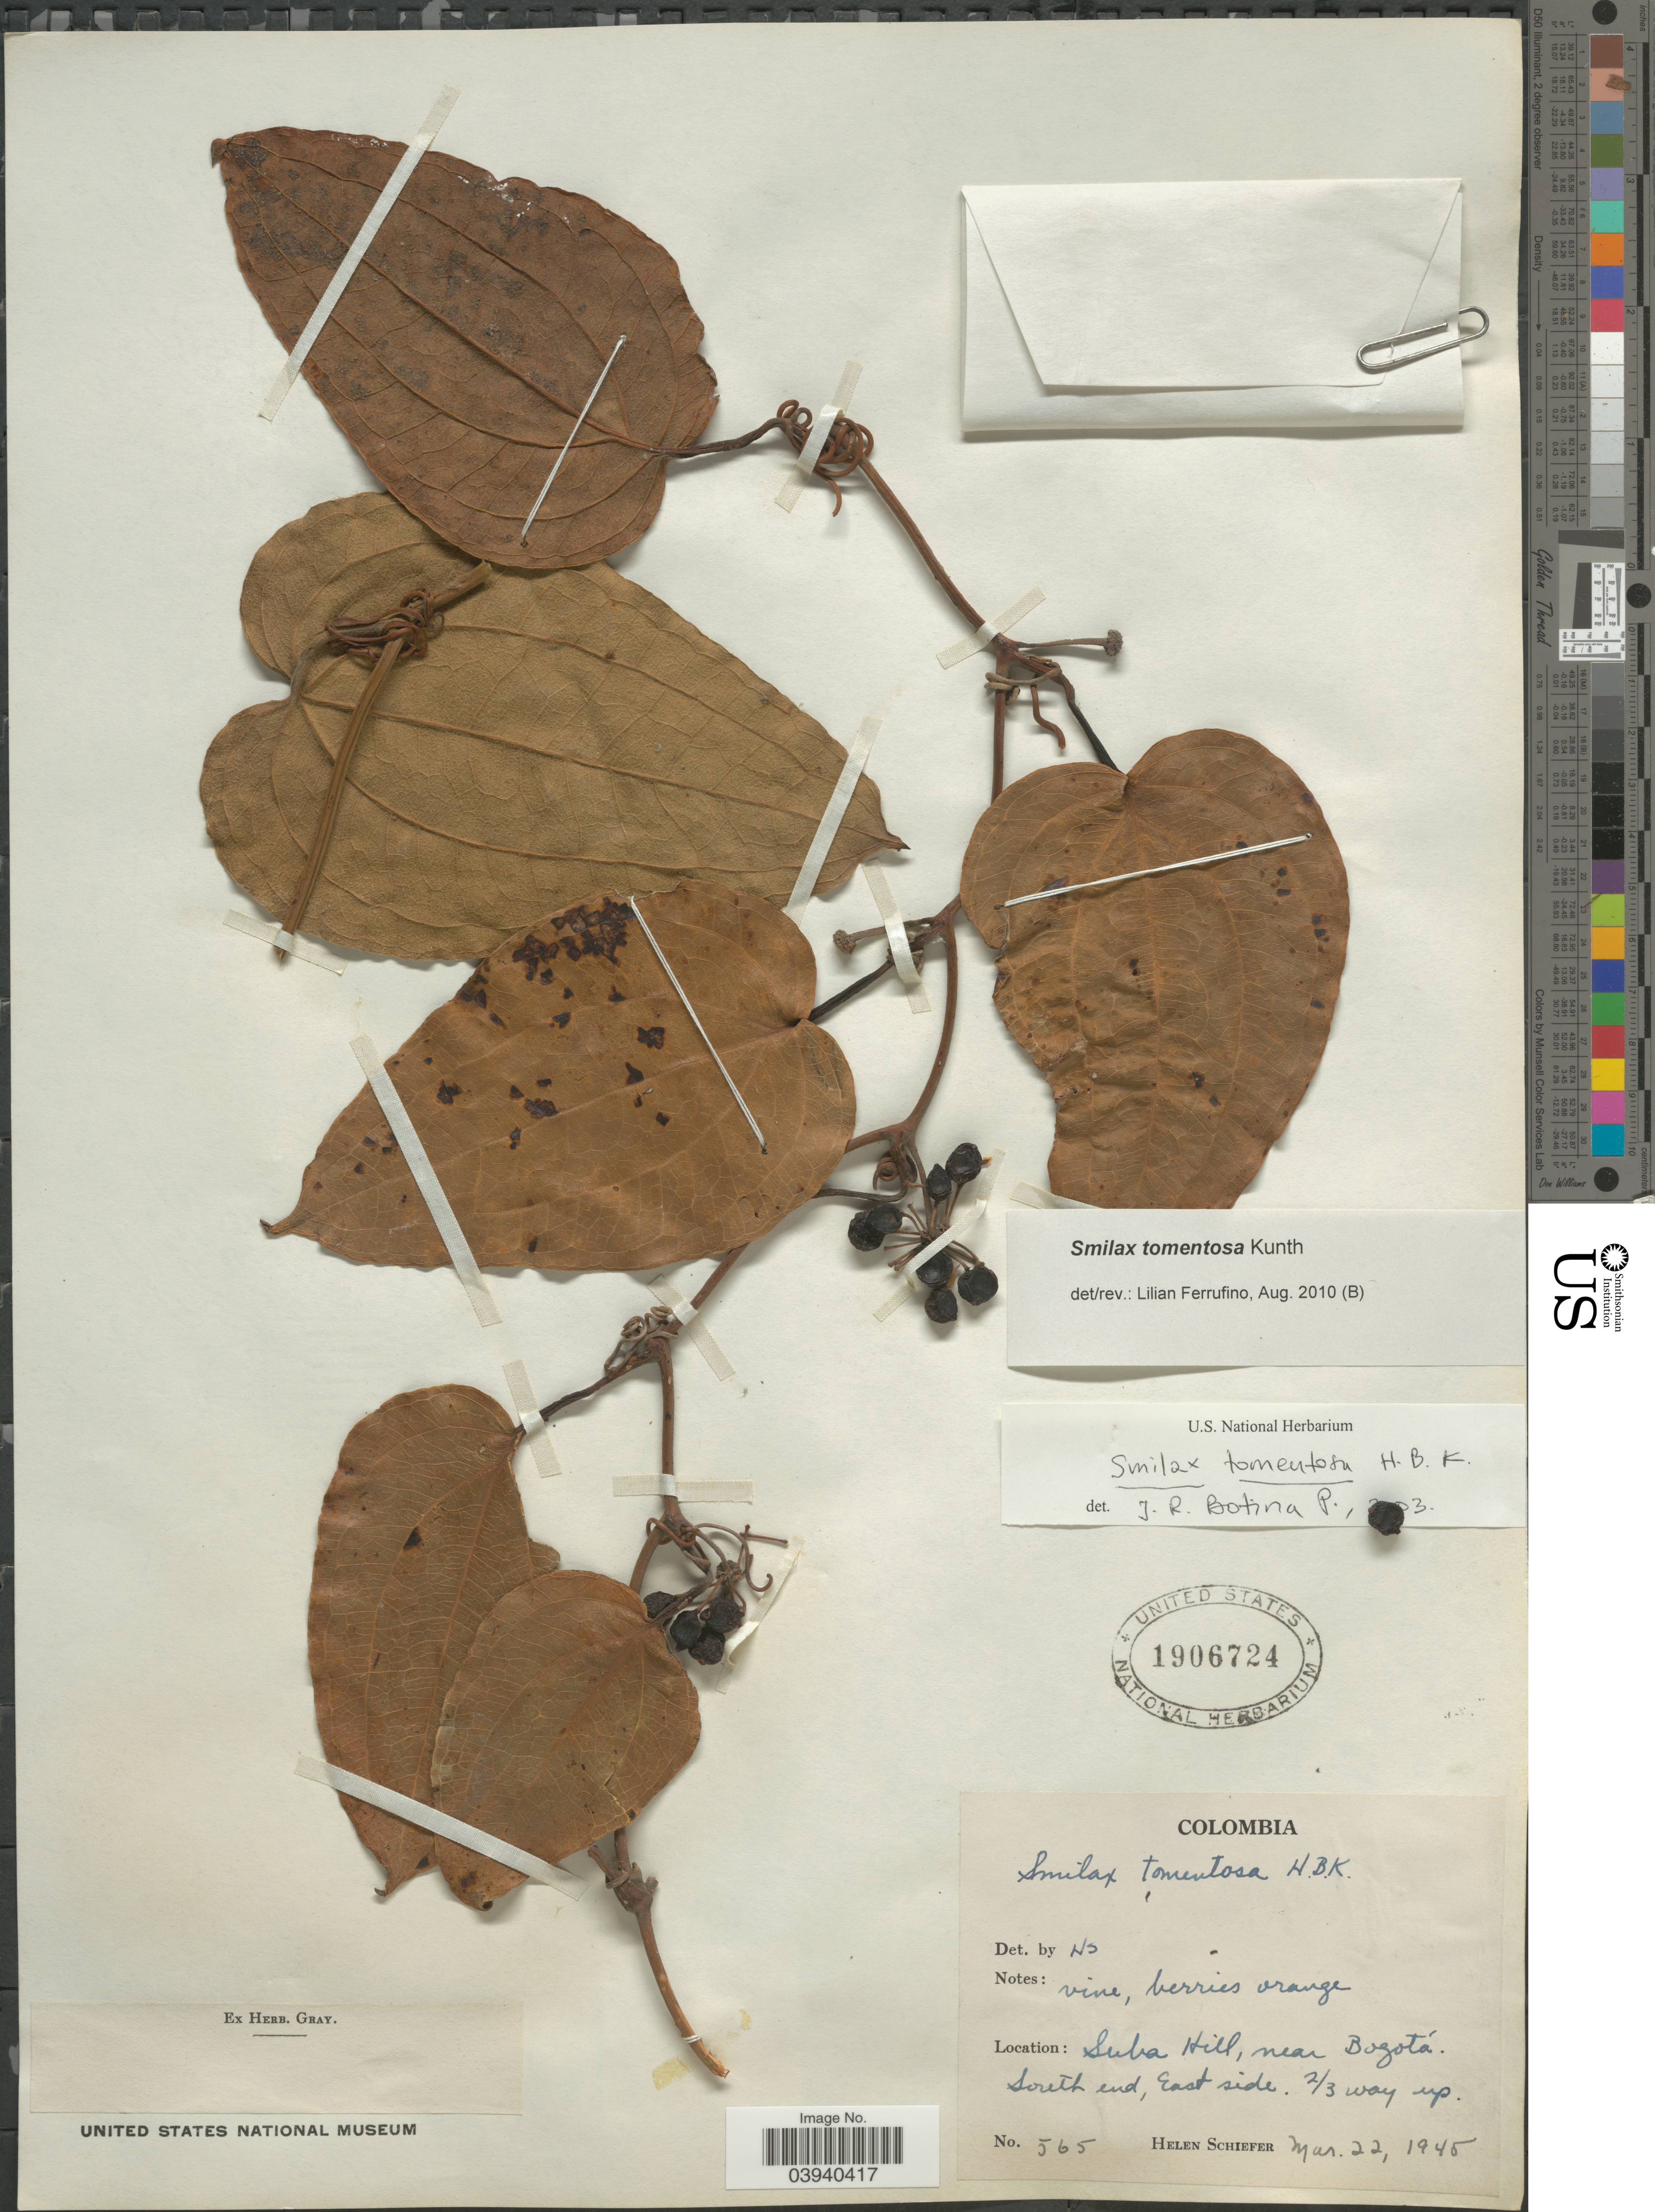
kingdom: Plantae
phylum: Tracheophyta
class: Liliopsida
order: Liliales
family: Smilacaceae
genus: Smilax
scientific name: Smilax tomentosa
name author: Kunth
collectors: H. Schiefer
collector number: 565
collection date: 1945-03-22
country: Colombia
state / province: Bogota D.C.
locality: Suba Hill, near Bogotá. South end, East side. 2/3 way up.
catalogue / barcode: US 1906724